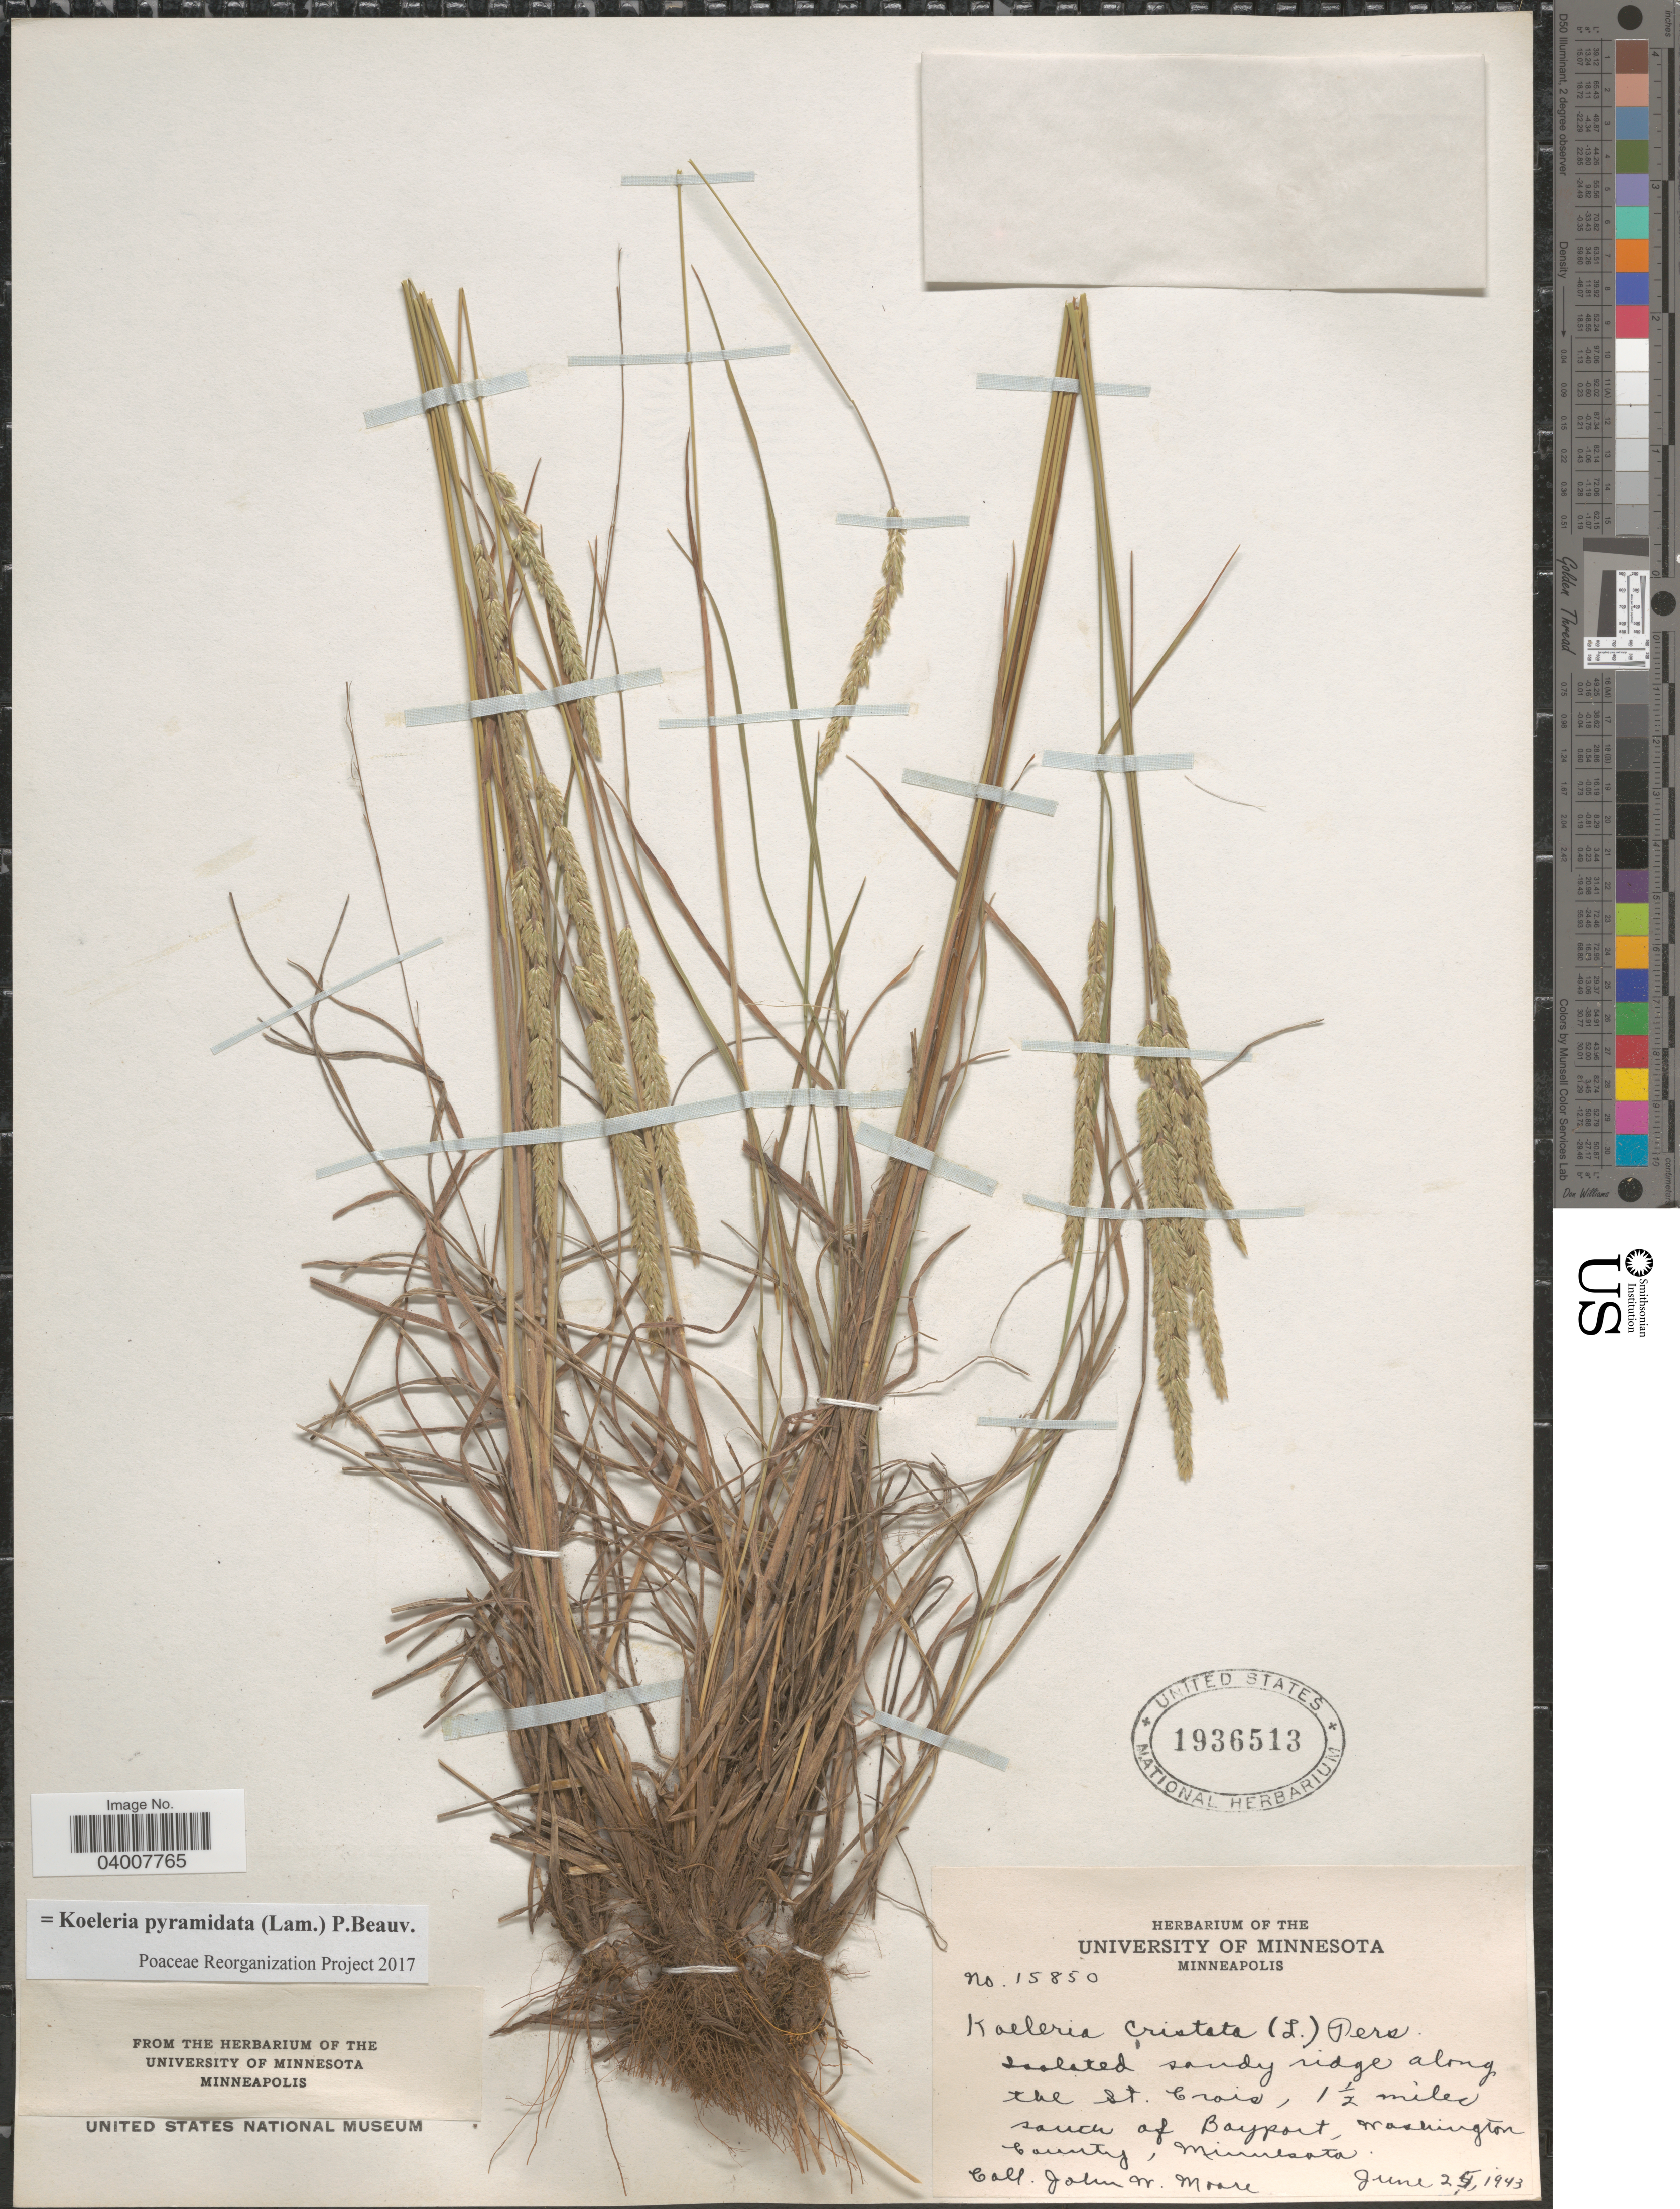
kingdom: Plantae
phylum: Tracheophyta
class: Liliopsida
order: Poales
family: Poaceae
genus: Koeleria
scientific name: Koeleria pyramidata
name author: (Lam.) P. Beauv.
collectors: J. Moore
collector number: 15850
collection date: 1943-06-25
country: United States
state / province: Minnesota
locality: Isolated sandy ridge along the St. Crois, 1½ miles south of Bayport, Washington County.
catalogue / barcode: US 1936513